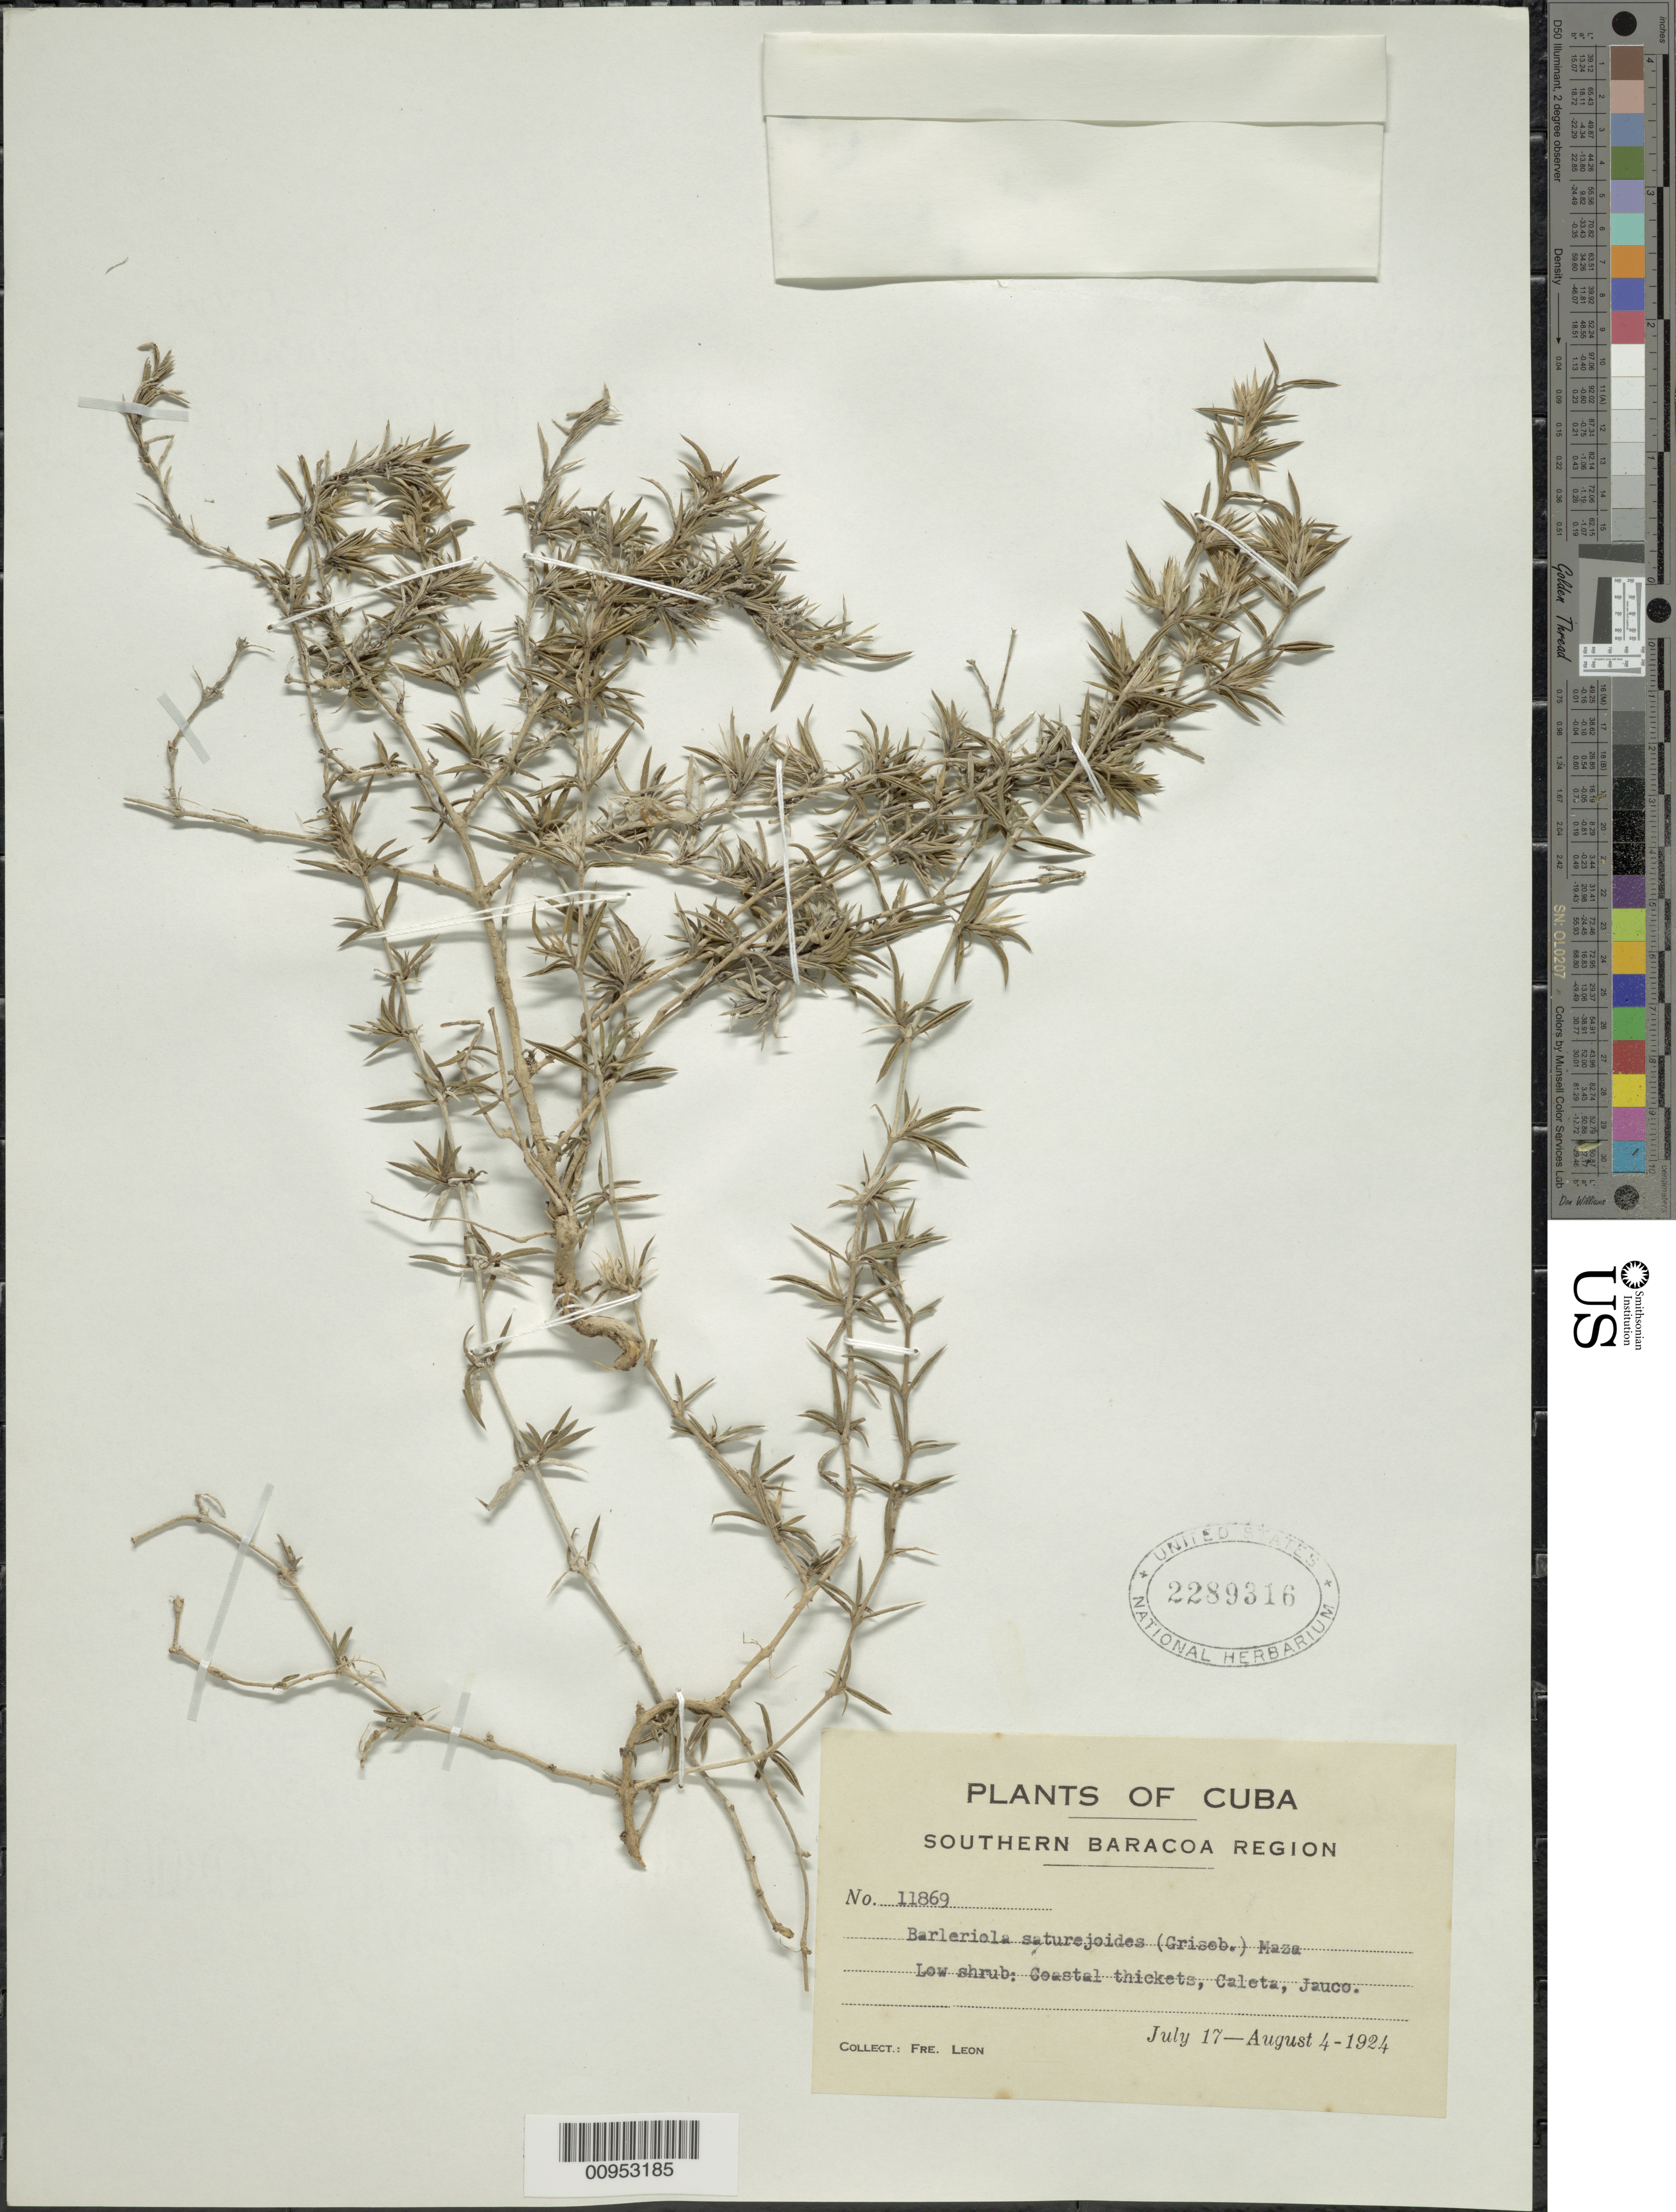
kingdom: Plantae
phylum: Tracheophyta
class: Magnoliopsida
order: Lamiales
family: Acanthaceae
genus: Barleriola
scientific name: Barleriola saturejoides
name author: (Griseb.) M. Gómez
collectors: Bro. León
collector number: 11869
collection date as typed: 17 Jul 1924 to 04 Aug 1924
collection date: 1924-07-17/1924-08-04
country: Cuba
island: Cuba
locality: Southern Baracoa Region, Caleta, Jauco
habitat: Coastal thickets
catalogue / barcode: US 2289316